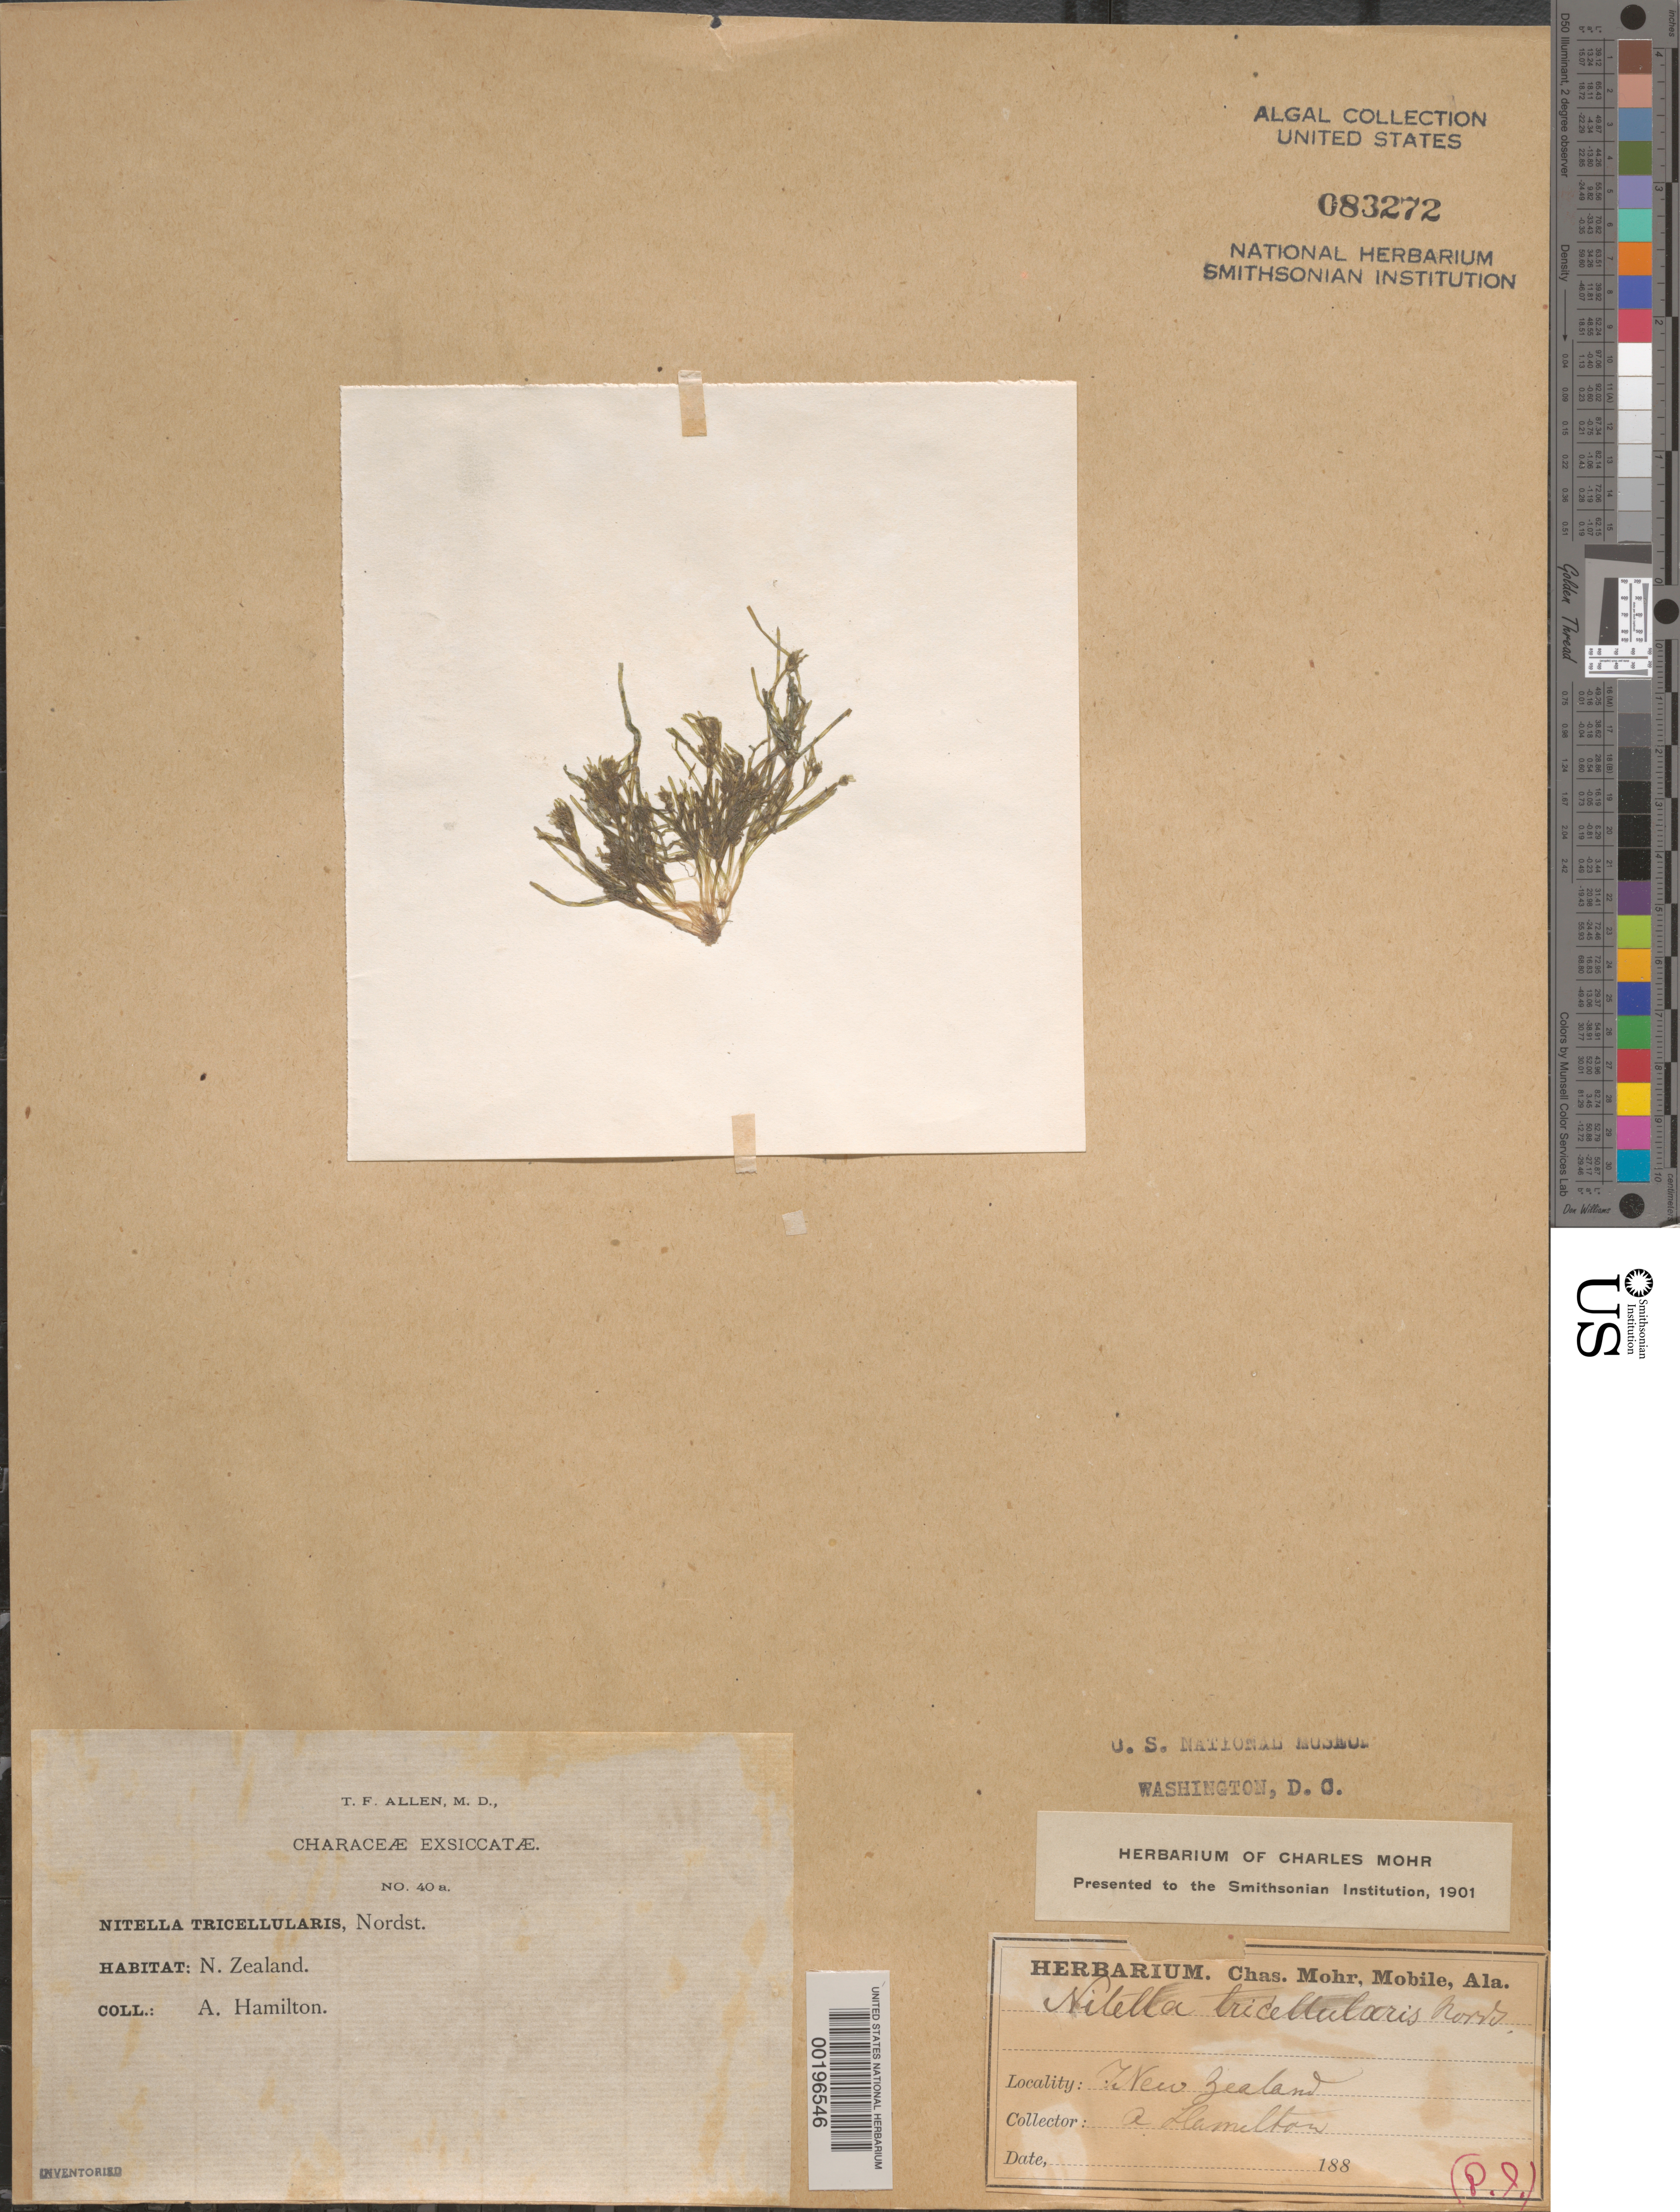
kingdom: Plantae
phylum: Charophyta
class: Charophyceae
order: Charales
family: Characeae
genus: Nitella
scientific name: Nitella translucens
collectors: A. Hamilton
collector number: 40a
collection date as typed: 188-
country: New Zealand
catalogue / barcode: US 83272